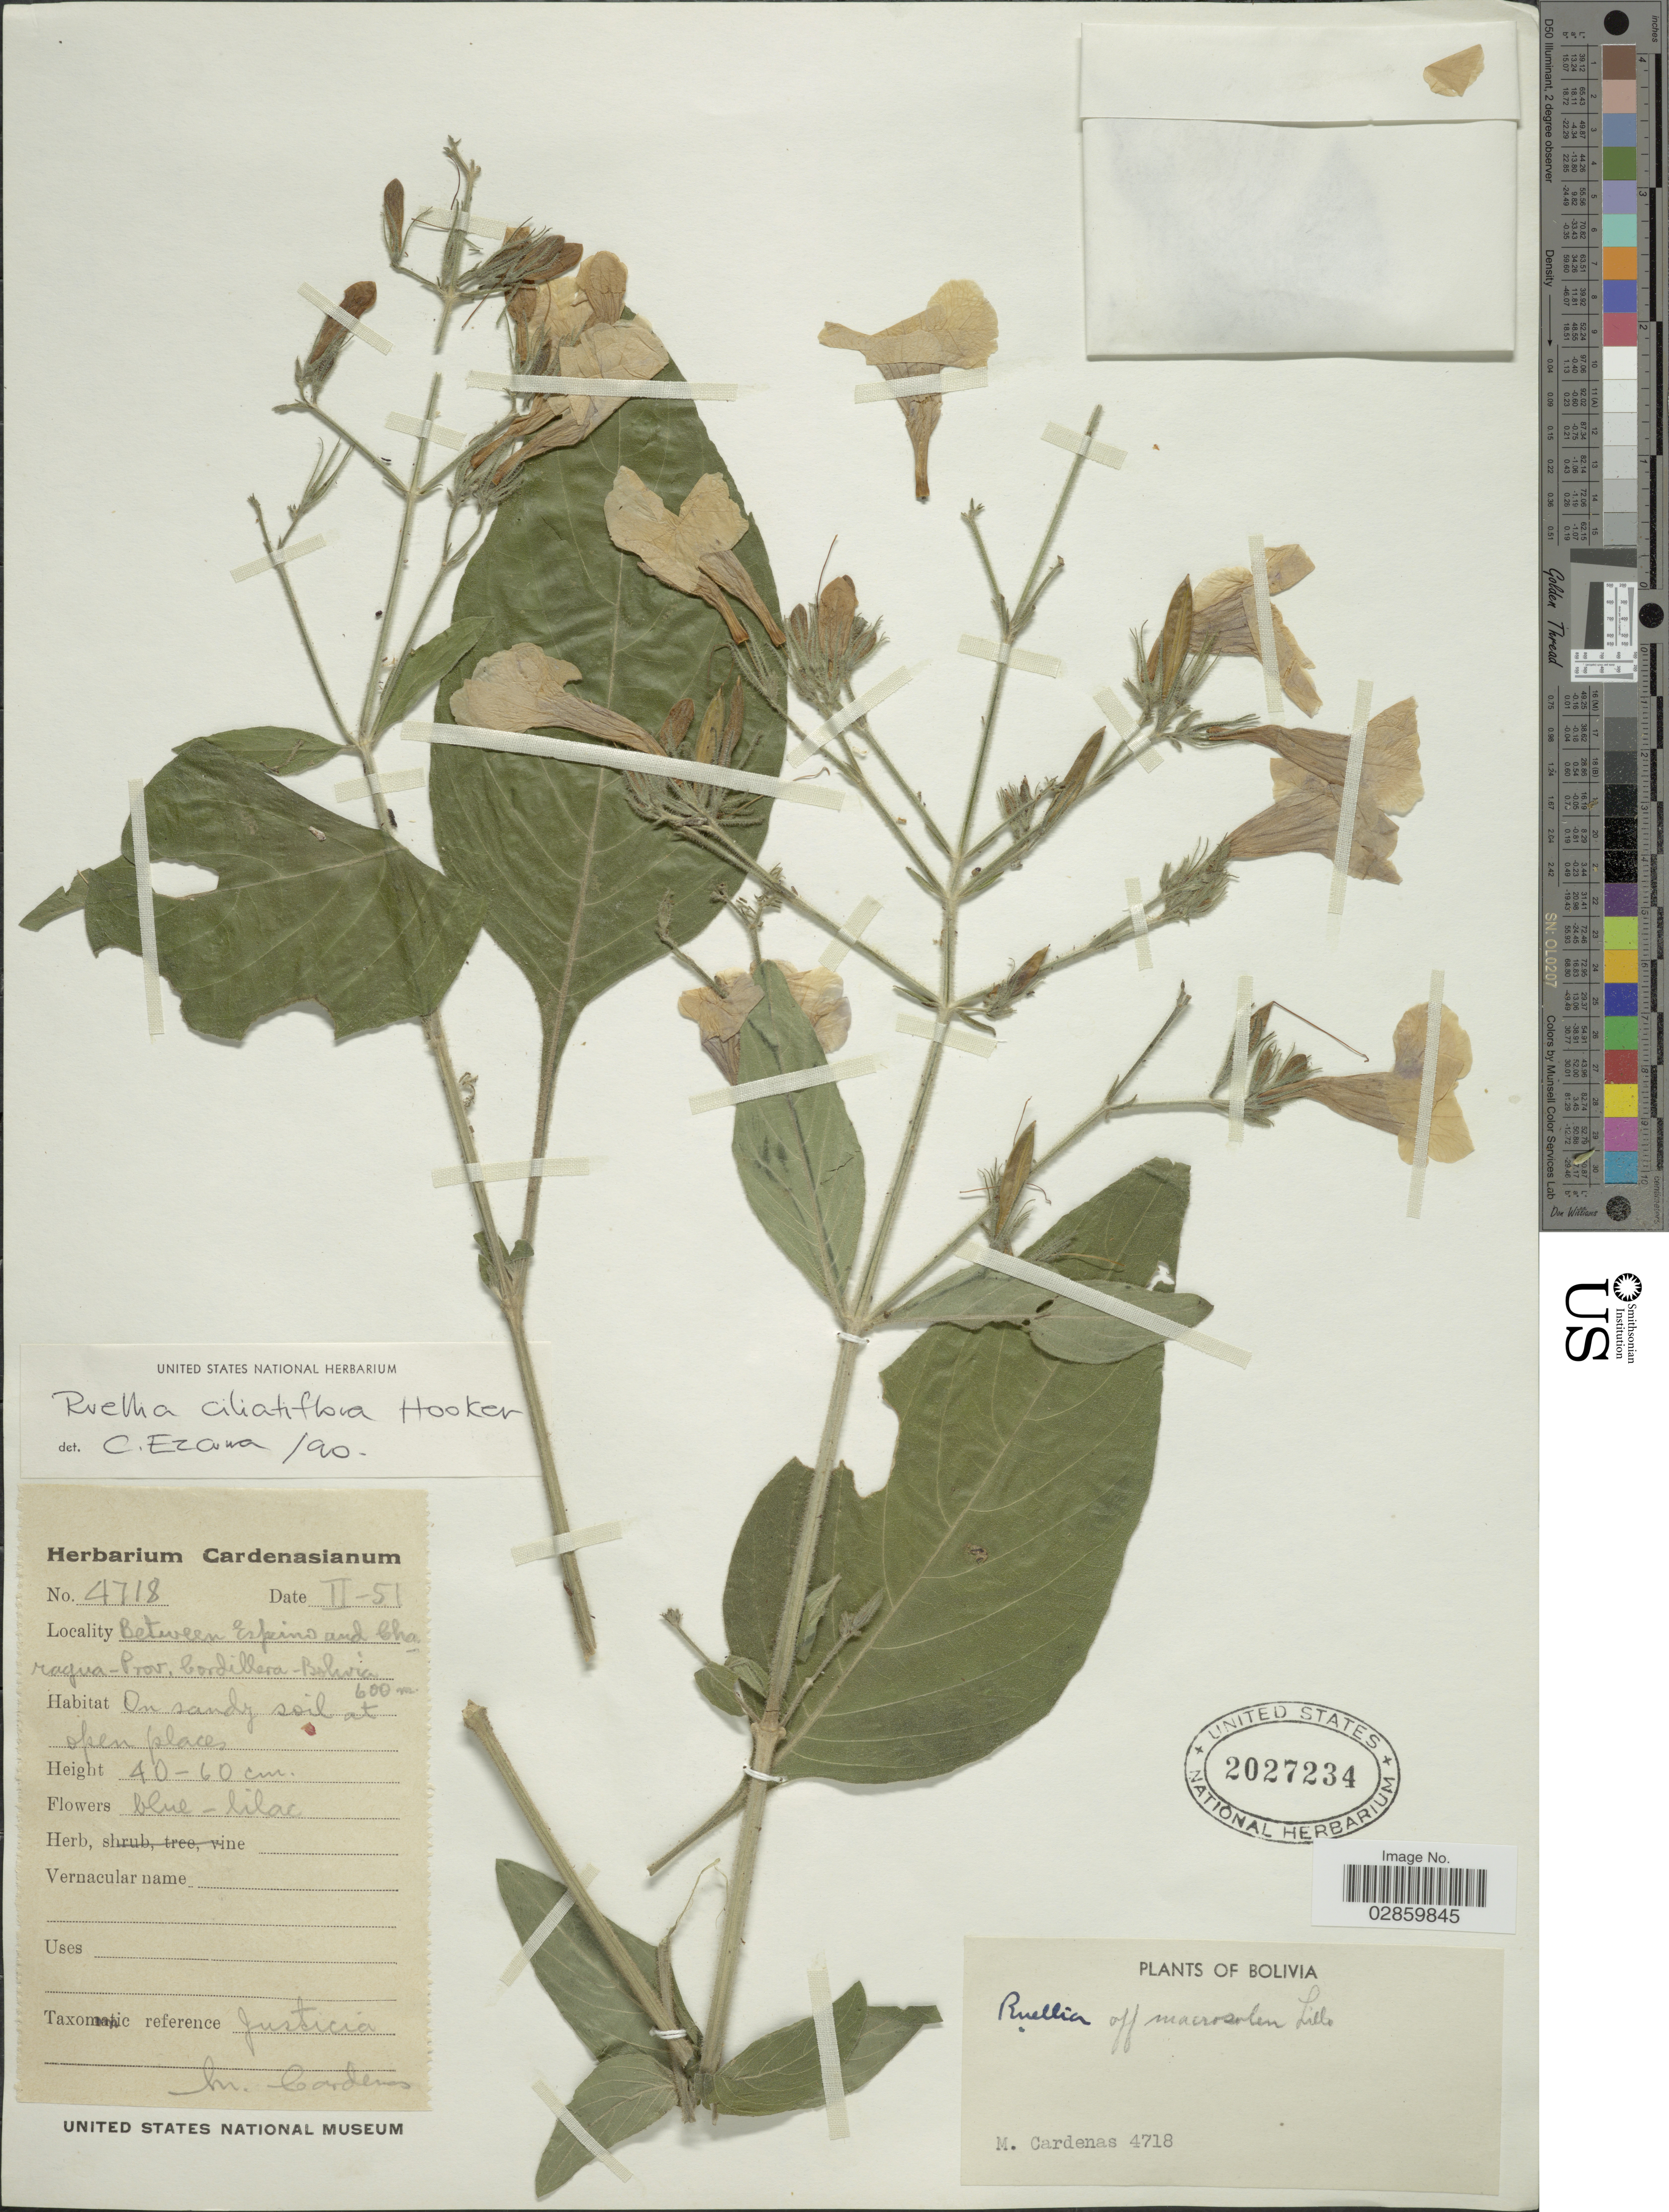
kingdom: Plantae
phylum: Tracheophyta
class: Magnoliopsida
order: Lamiales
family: Acanthaceae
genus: Ruellia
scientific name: Ruellia ciliatiflora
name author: Hook.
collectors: M. Cárdenas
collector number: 4718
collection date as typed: Transcribed d/m/y: /2/51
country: Bolivia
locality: Between Espino and Charagua - Prov. Cordillera.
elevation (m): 600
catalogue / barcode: US 2027234